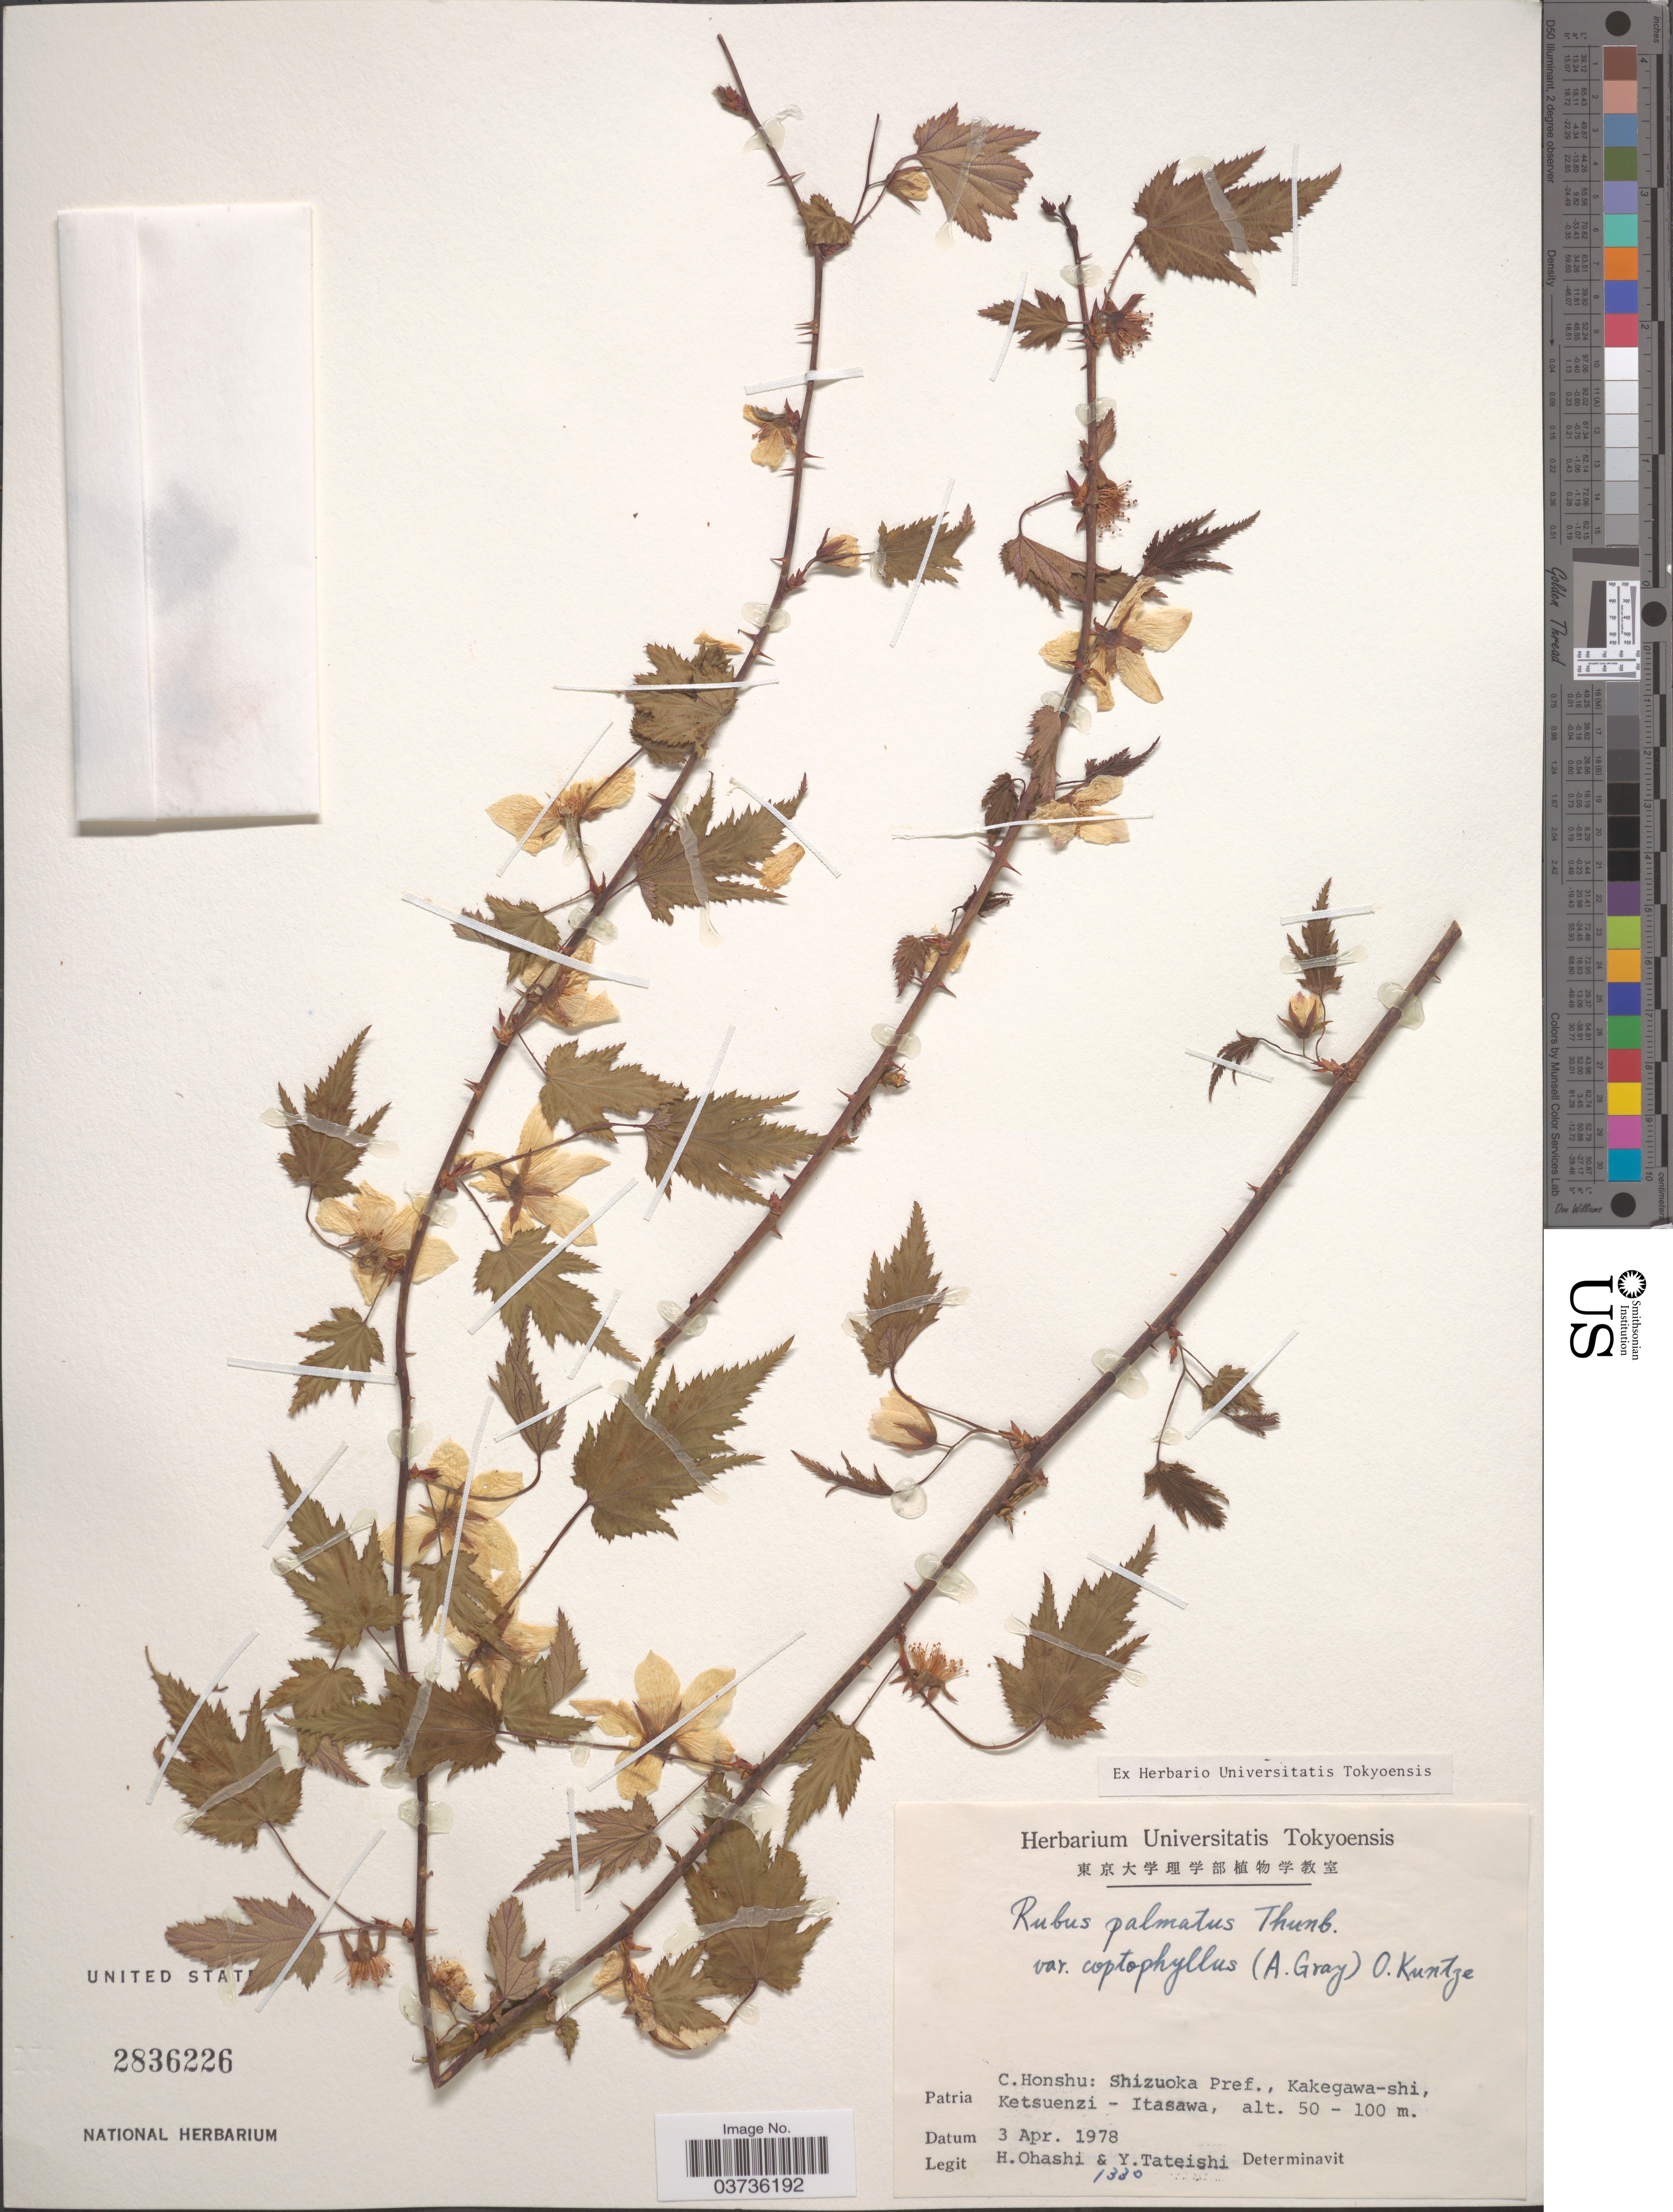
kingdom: Plantae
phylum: Tracheophyta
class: Magnoliopsida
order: Rosales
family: Rosaceae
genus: Rubus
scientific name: Rubus palmatus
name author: Thunb.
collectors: H. Ohashi & Y. Tateishi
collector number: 1330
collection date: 1978-04-03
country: Japan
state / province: Sizuoka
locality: C. Honshu: Shizuoka Pref., Kakegawa-shi, Ketsuenzi - Itasawa.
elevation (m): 50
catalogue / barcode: US 2836226